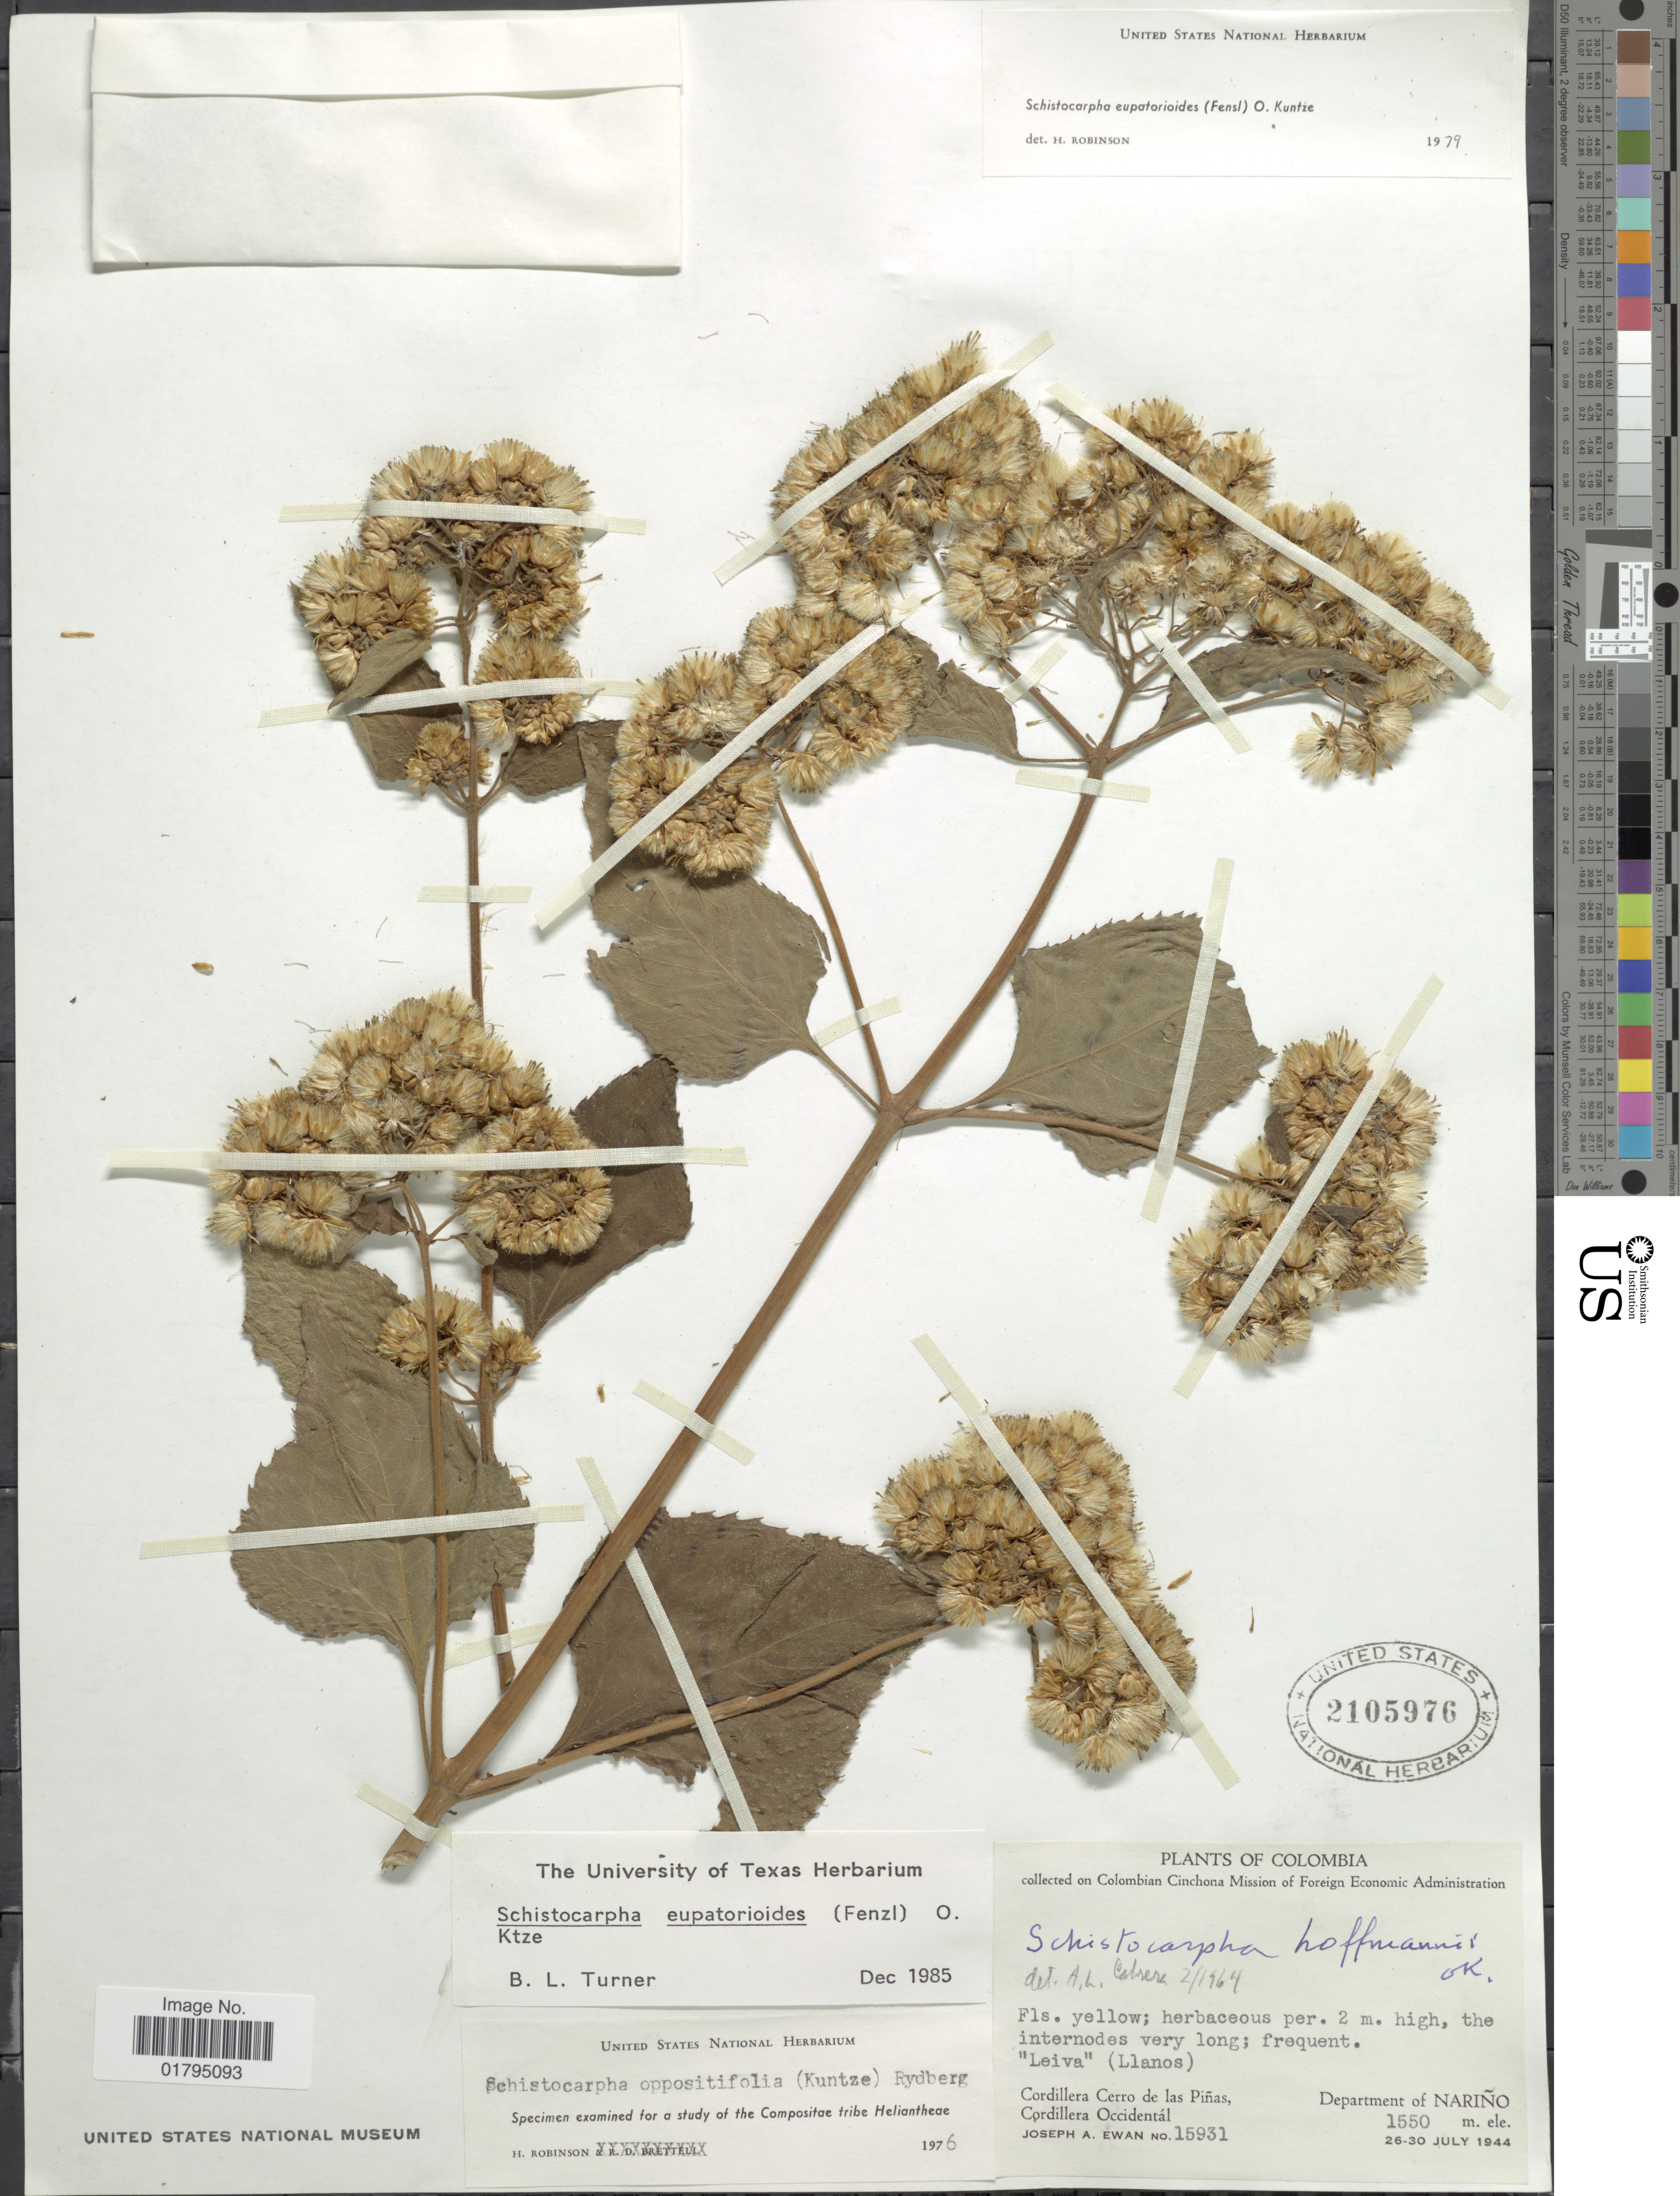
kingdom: Plantae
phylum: Tracheophyta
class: Magnoliopsida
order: Asterales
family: Asteraceae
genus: Schistocarpha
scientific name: Schistocarpha eupatorioides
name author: (Fenzl) Kuntze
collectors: J. A. Ewan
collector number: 15931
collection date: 1944-07-26/1944-07-30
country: Colombia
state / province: Nariño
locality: Cordillera Cerro de las Pinas, Cordillera Occidental, Department of Narino.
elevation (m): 1550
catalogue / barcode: US 2105976